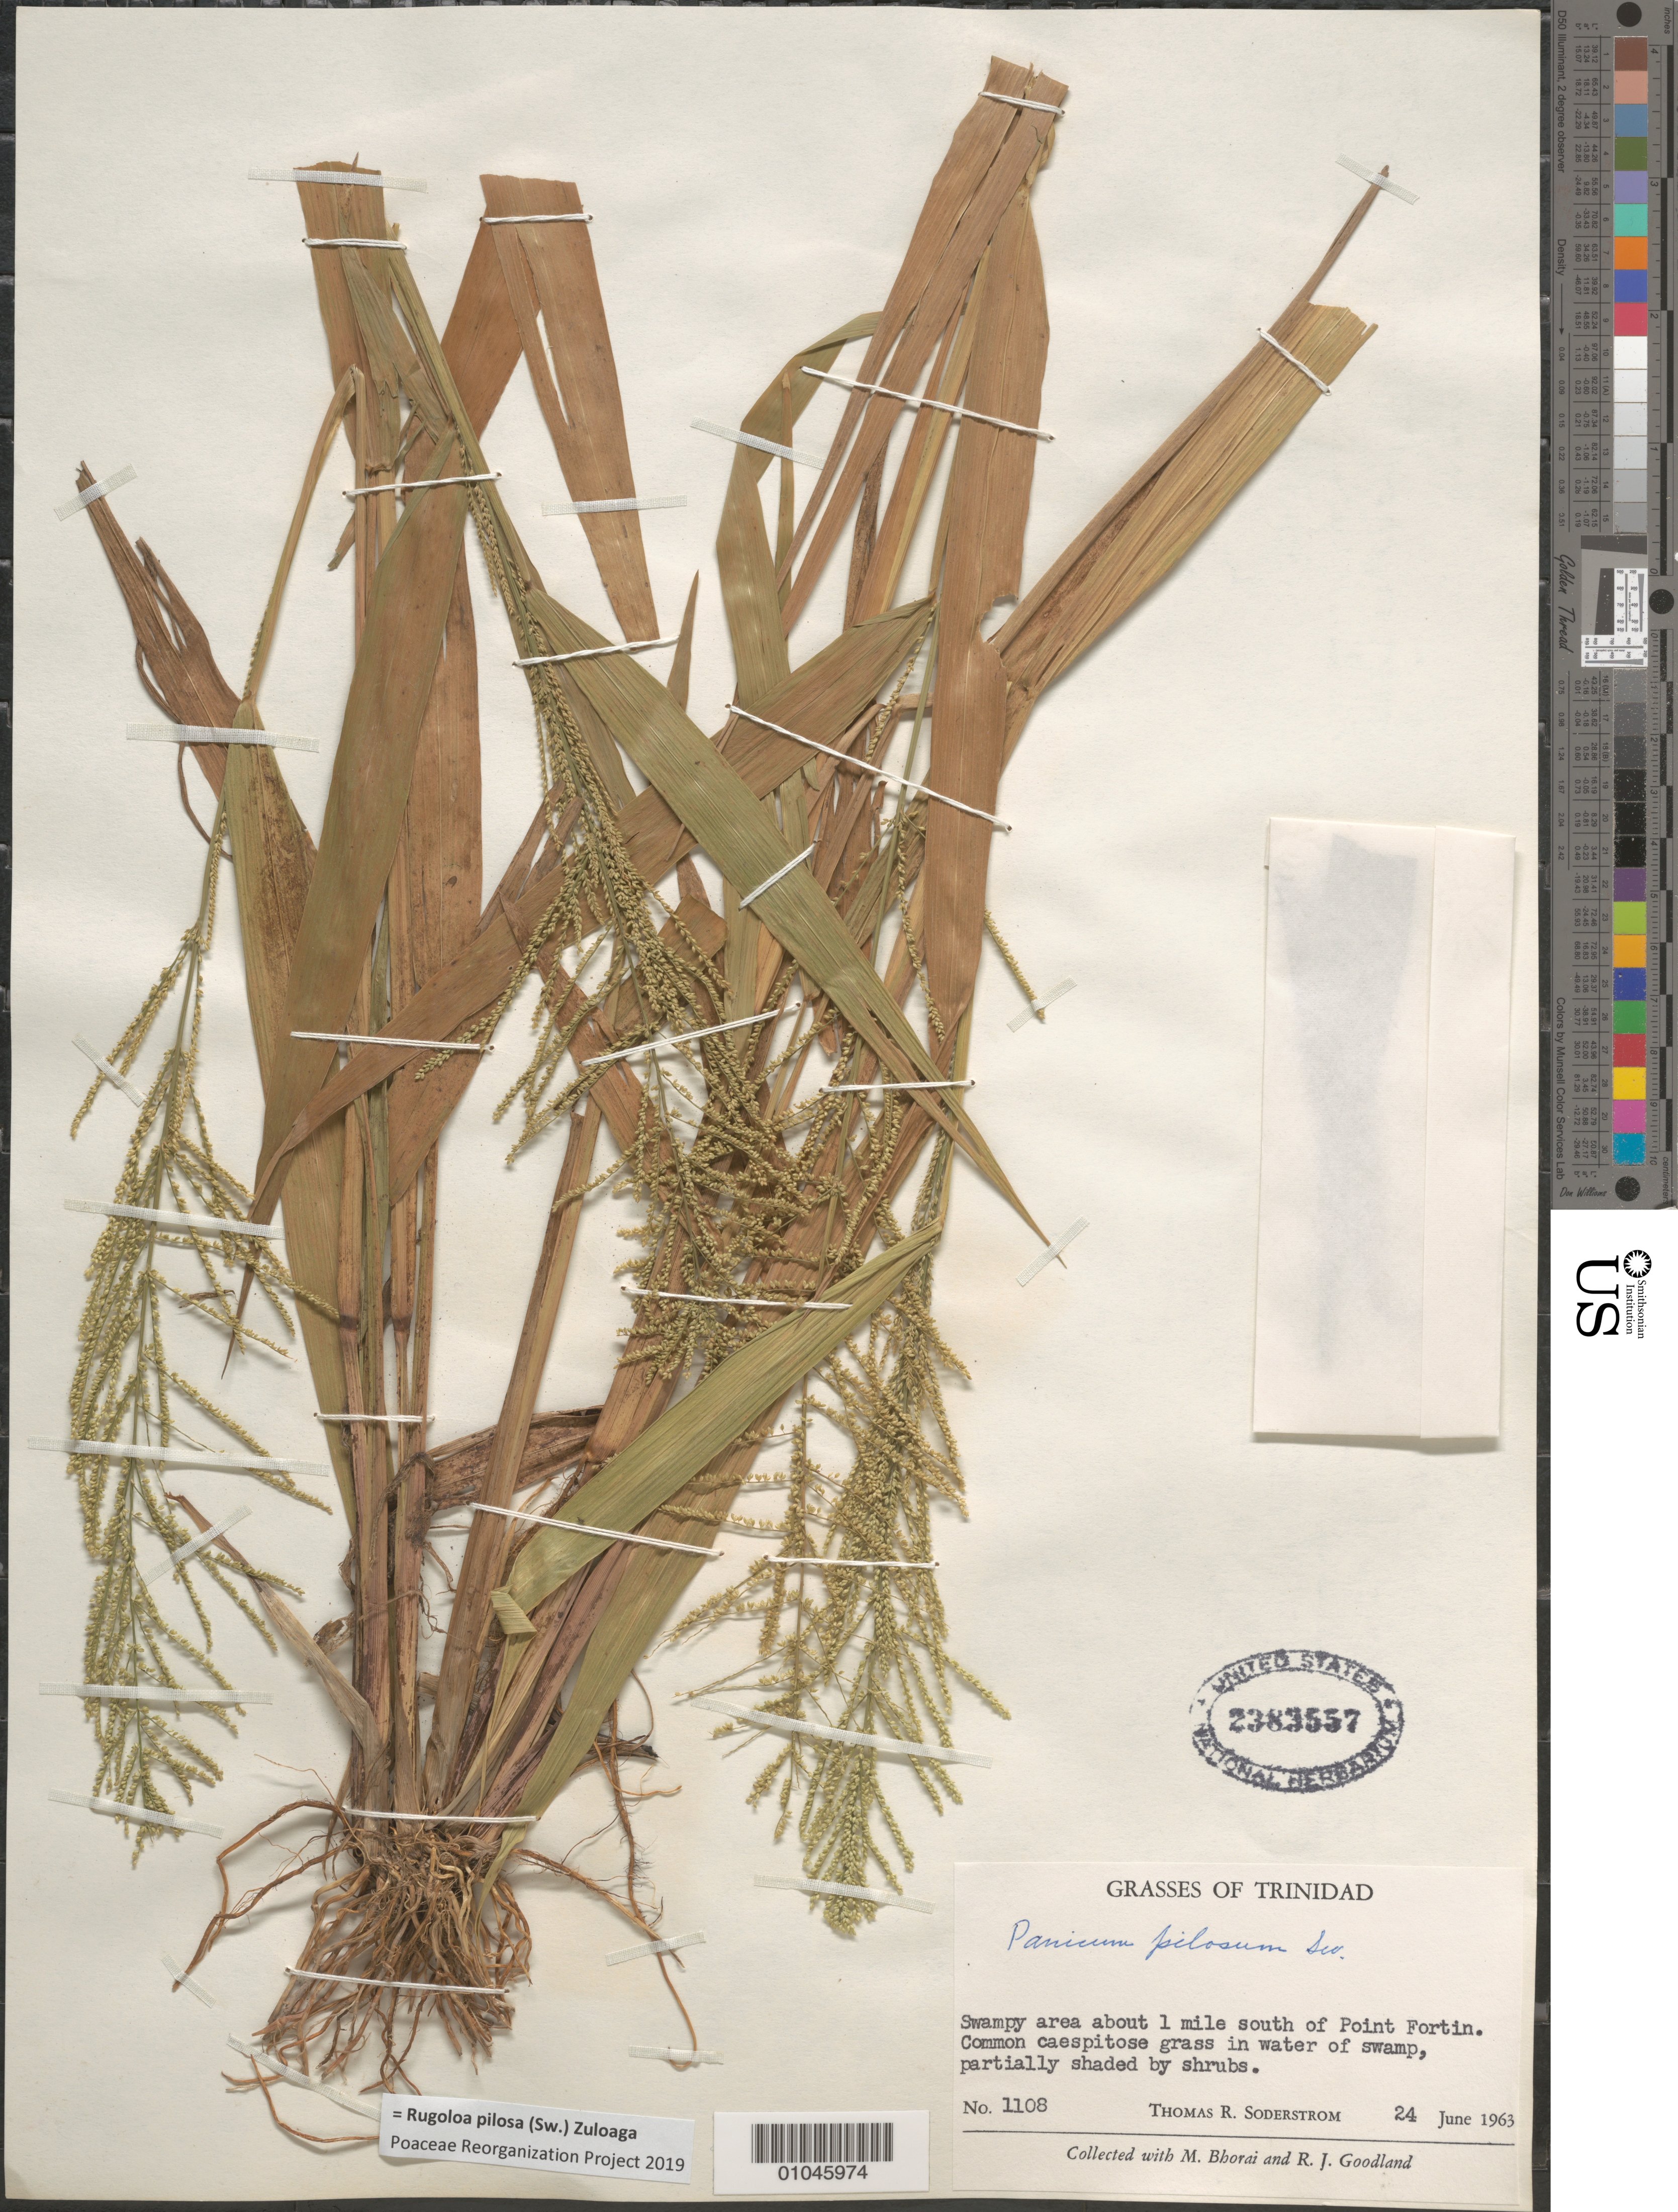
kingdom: Plantae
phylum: Tracheophyta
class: Liliopsida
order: Poales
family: Poaceae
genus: Panicum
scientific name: Panicum pilosum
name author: Sw.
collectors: T. R. Soderstrom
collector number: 1108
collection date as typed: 24 Jun 1963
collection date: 1963-06-24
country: Trinidad and Tobago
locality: Swampy are about 1 mile S of Point Fortin. common ceaspitose grass in water of swamp, partially shaded by shrubs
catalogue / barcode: US 2383557